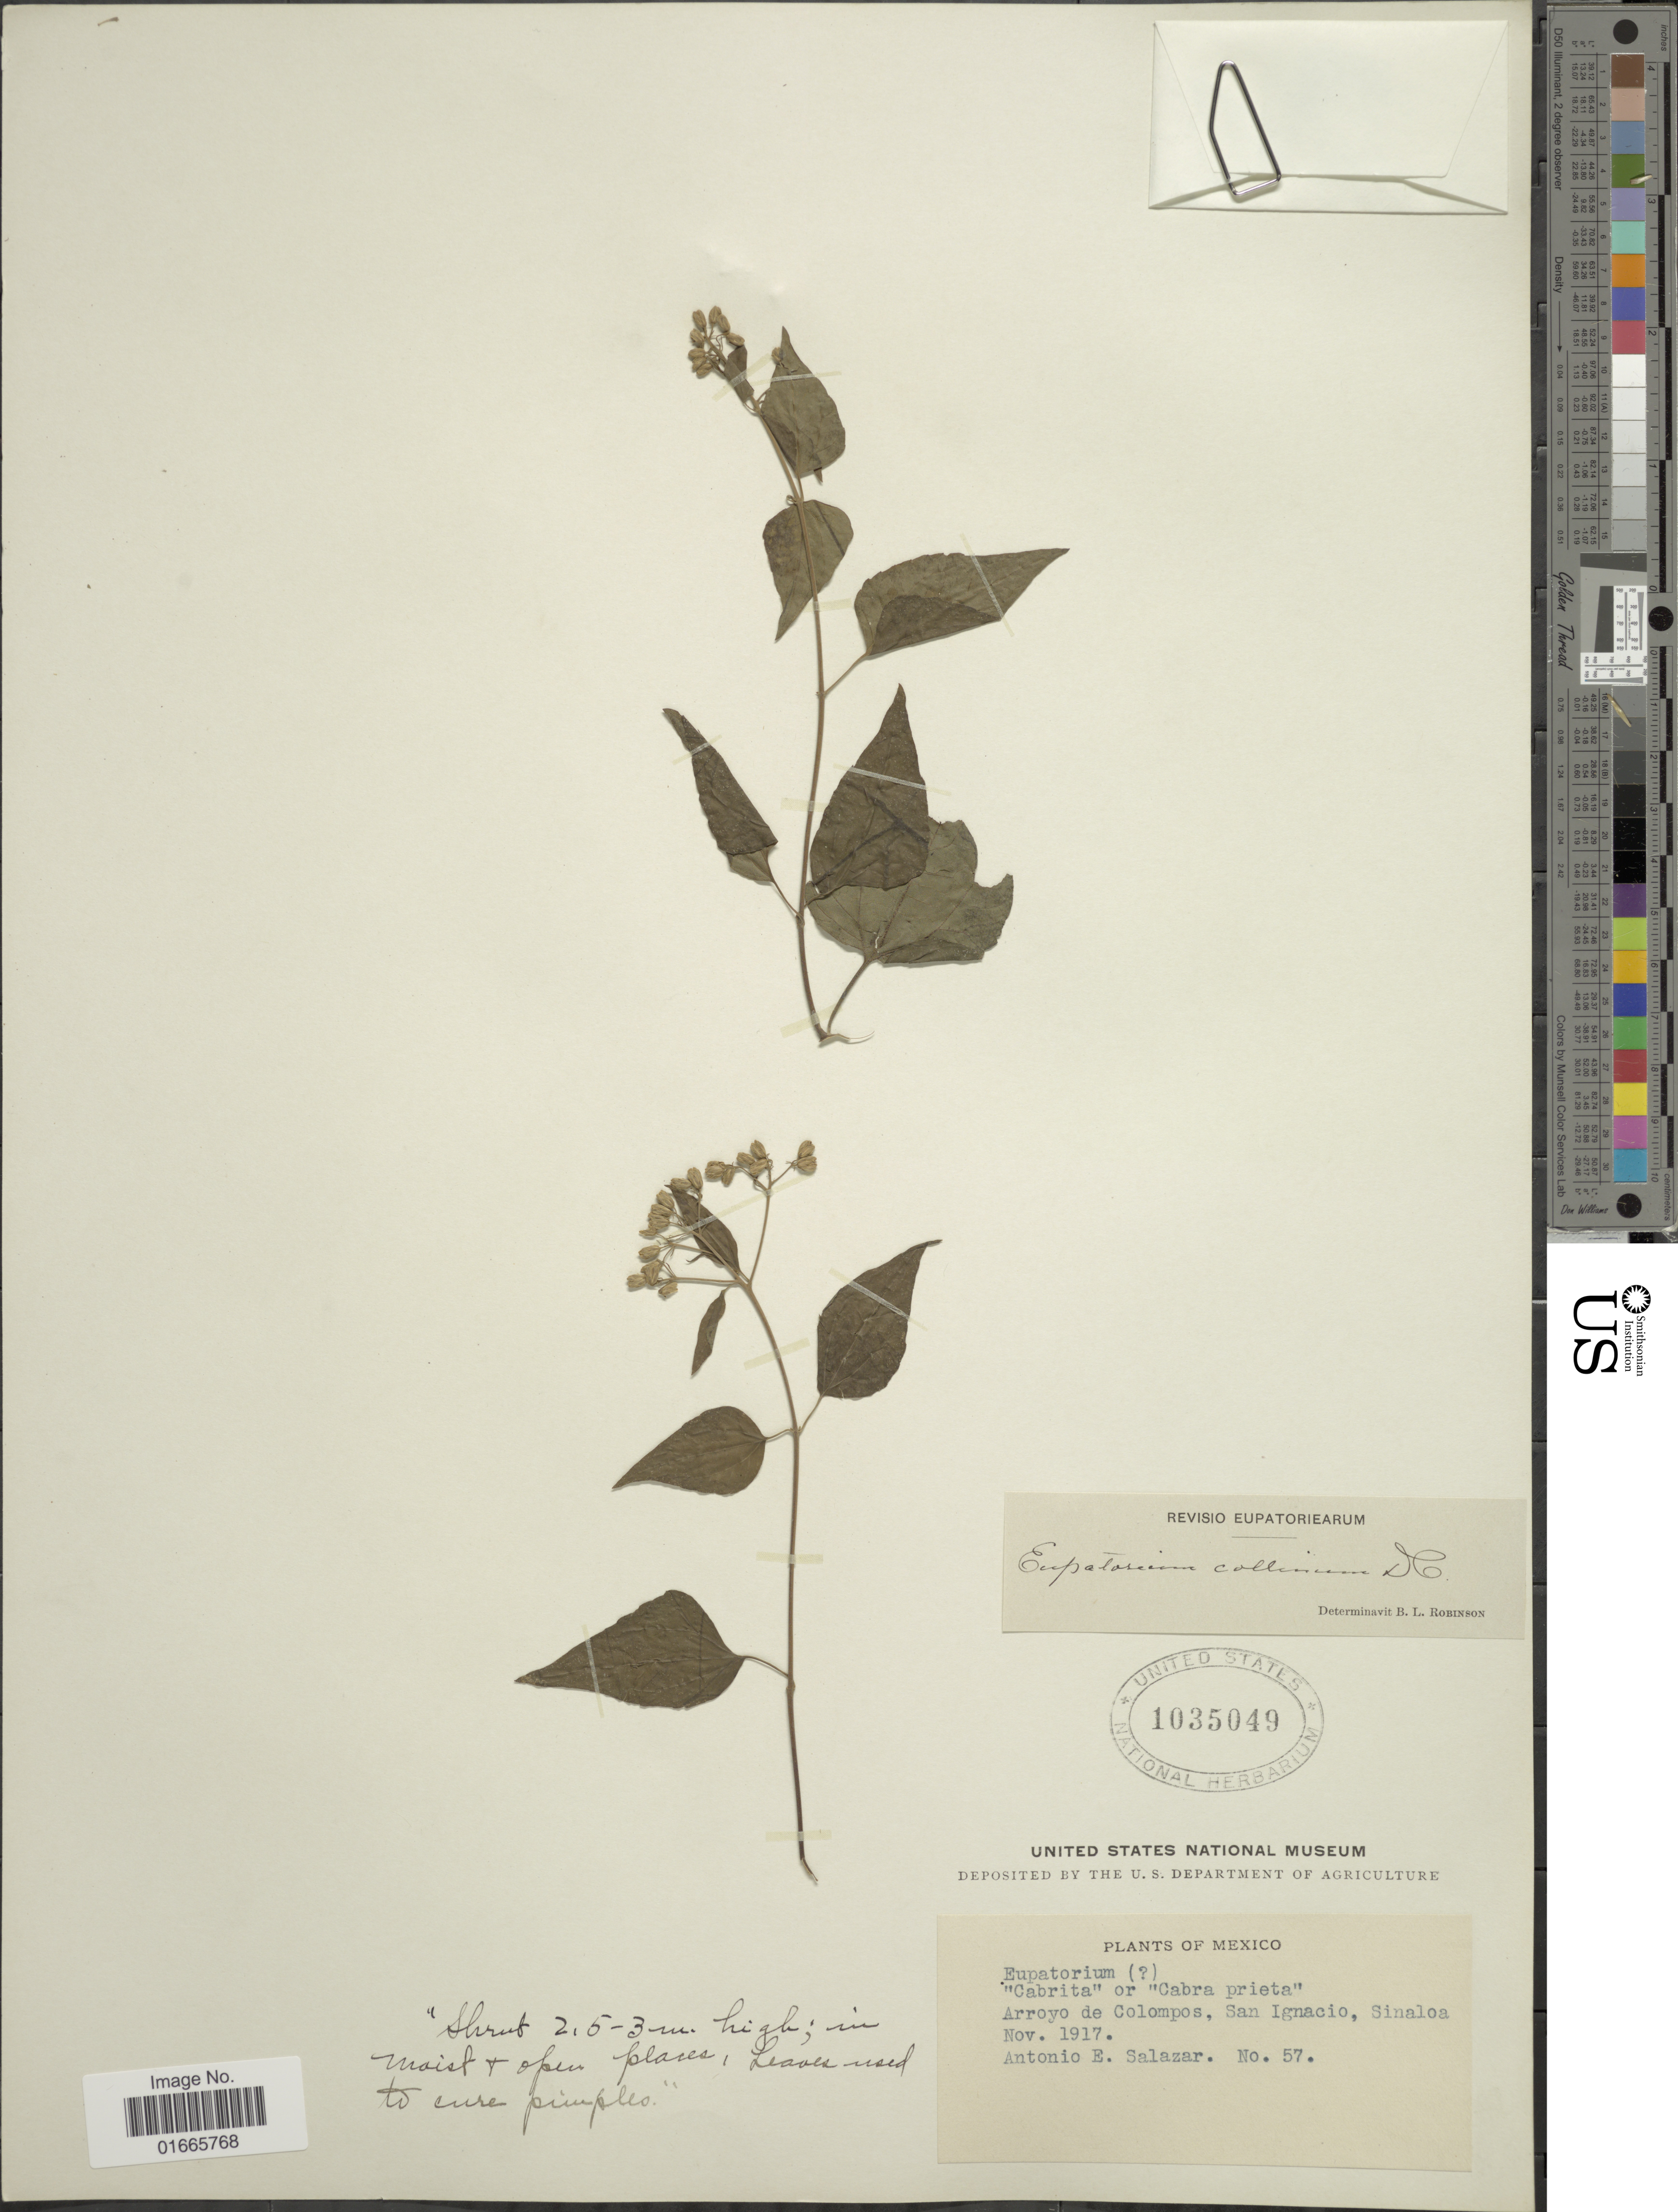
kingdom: Plantae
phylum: Tracheophyta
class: Magnoliopsida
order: Asterales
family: Asteraceae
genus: Chromolaena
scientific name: Chromolaena collina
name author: (DC.) R.M. King & H. Rob.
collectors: A. E. Salazar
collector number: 57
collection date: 1917-11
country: Mexico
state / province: Sinaloa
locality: Arroyo de Colompos, San Ignacio, Sinaloa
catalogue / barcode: US 1035049